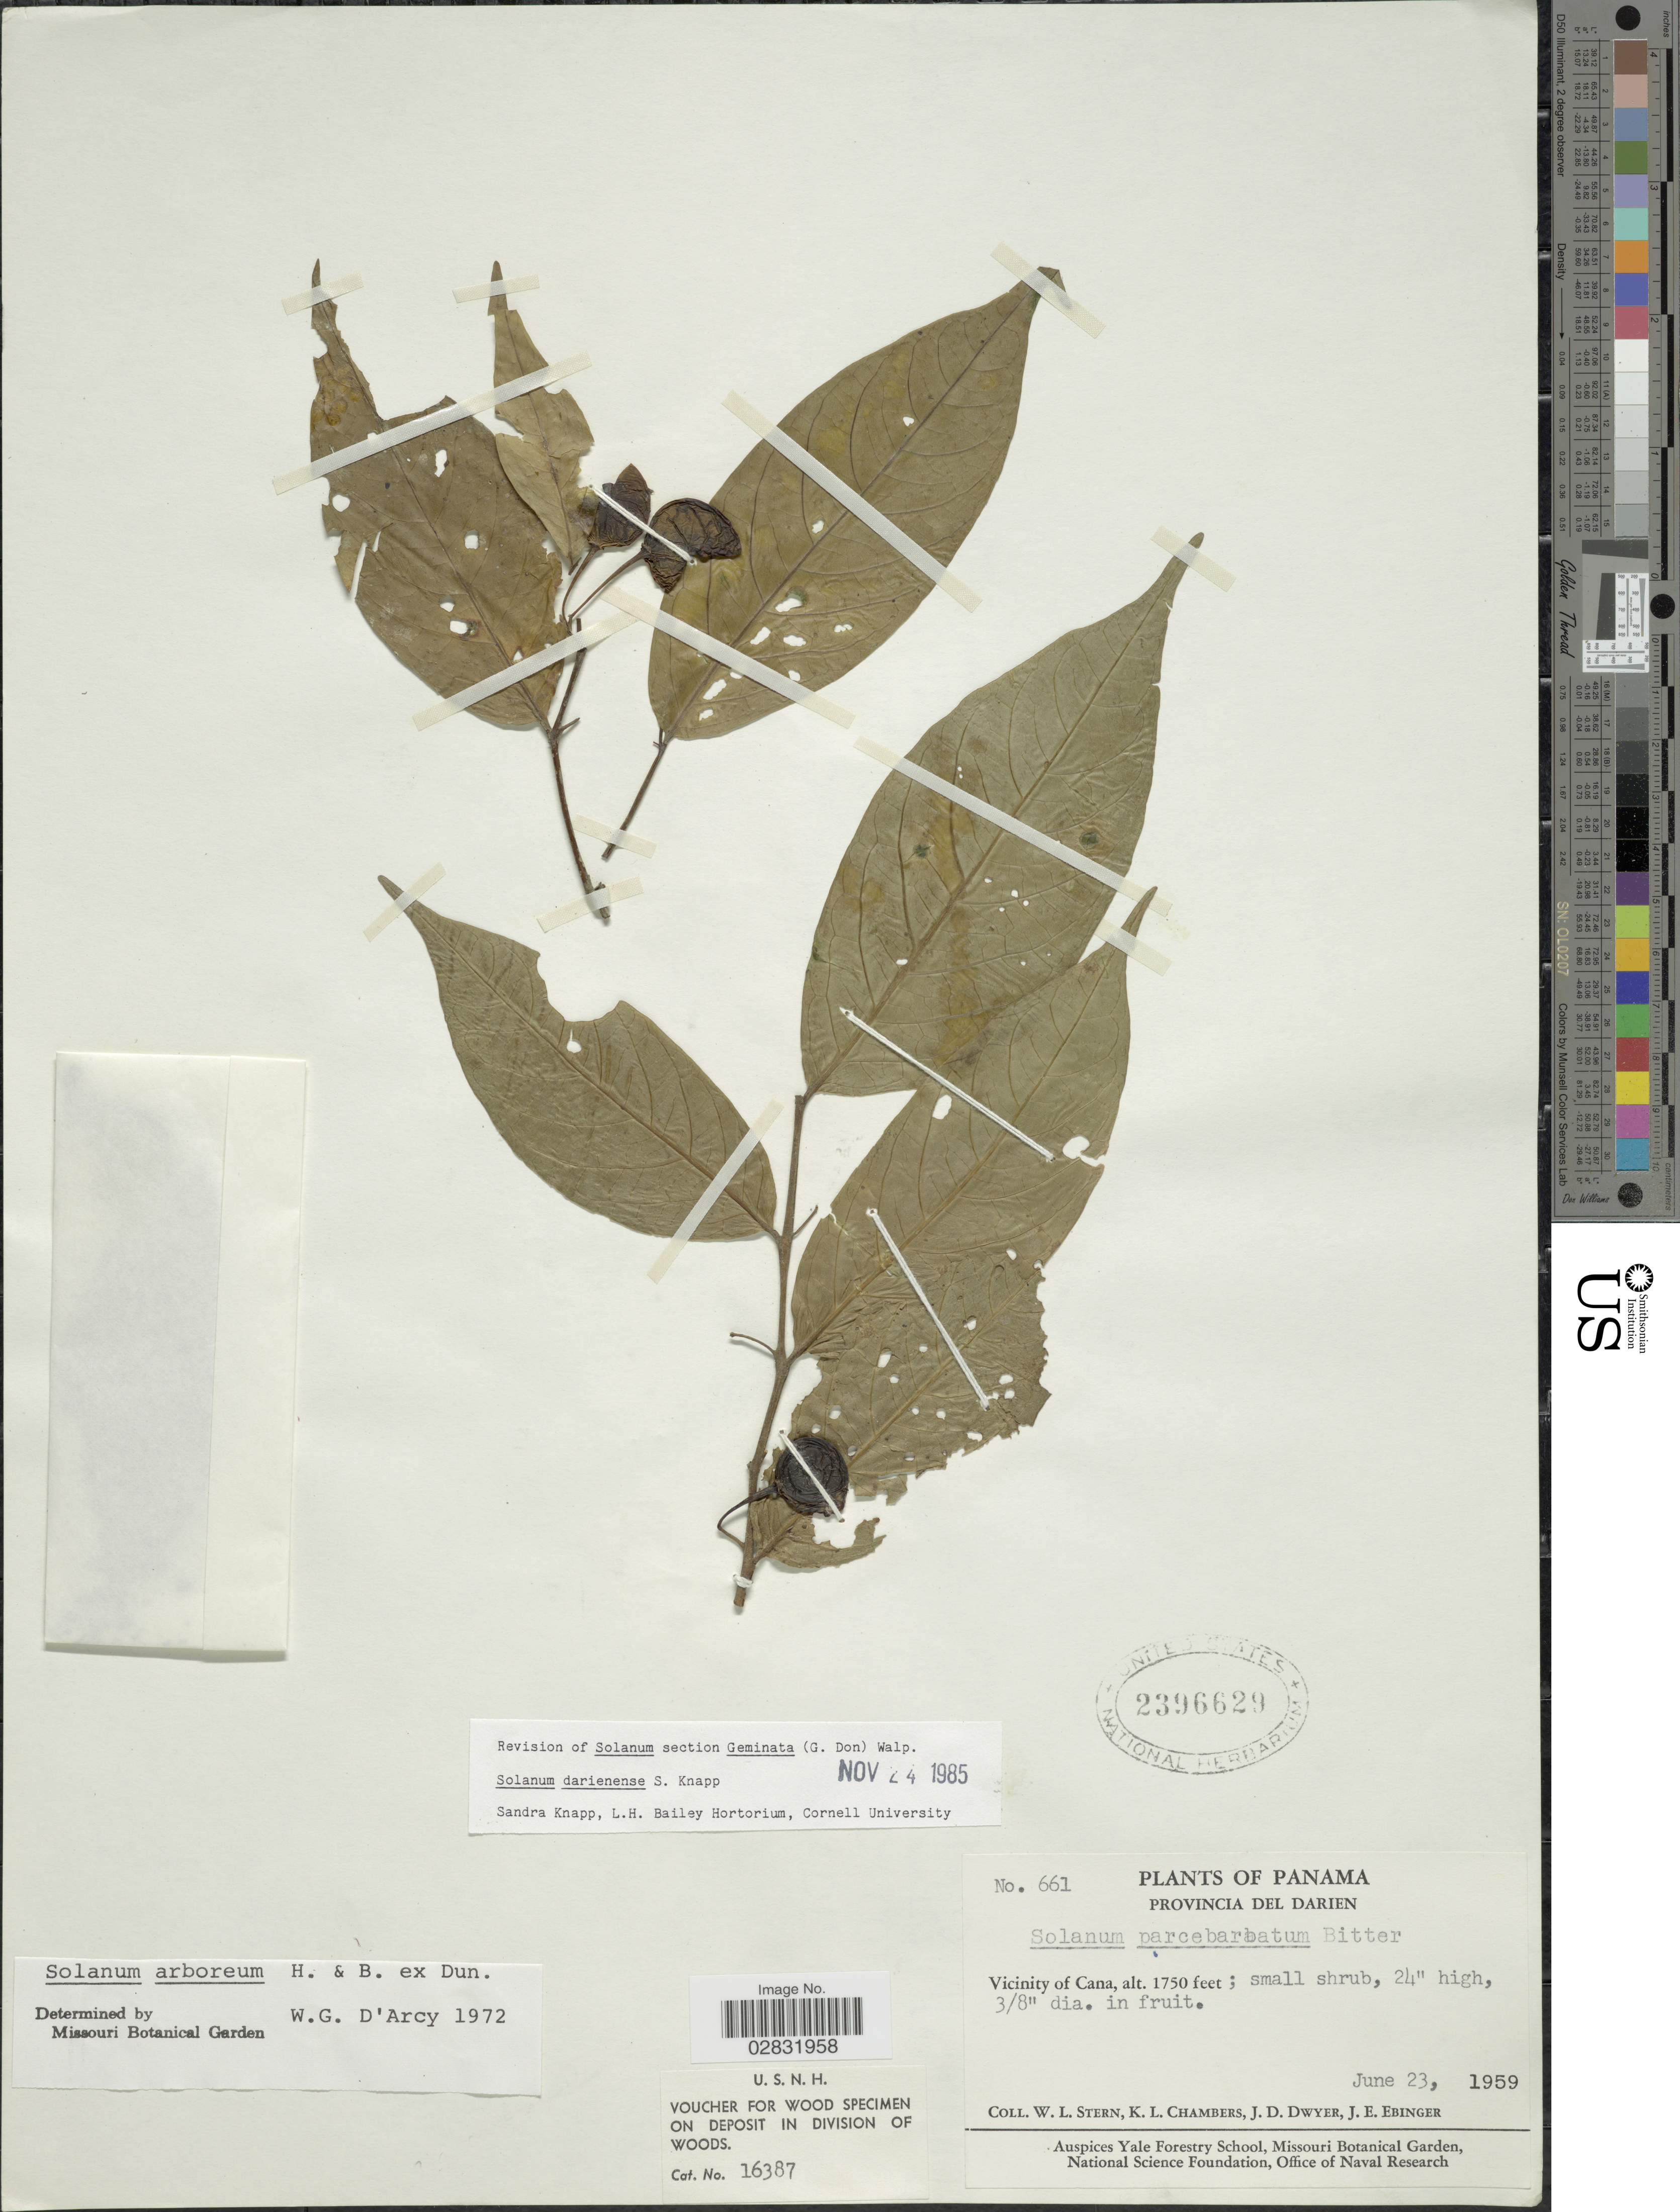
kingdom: Plantae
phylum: Tracheophyta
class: Magnoliopsida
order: Solanales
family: Solanaceae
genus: Solanum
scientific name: Solanum darienense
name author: S. Knapp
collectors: W. L. Stern, K. Chambers, J. D. Dwyer & J. Ebinger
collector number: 661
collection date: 1959-06-23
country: Panama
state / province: Darién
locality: Provincia del Darien. Vicinity of Cana.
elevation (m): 533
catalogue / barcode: US 2396629